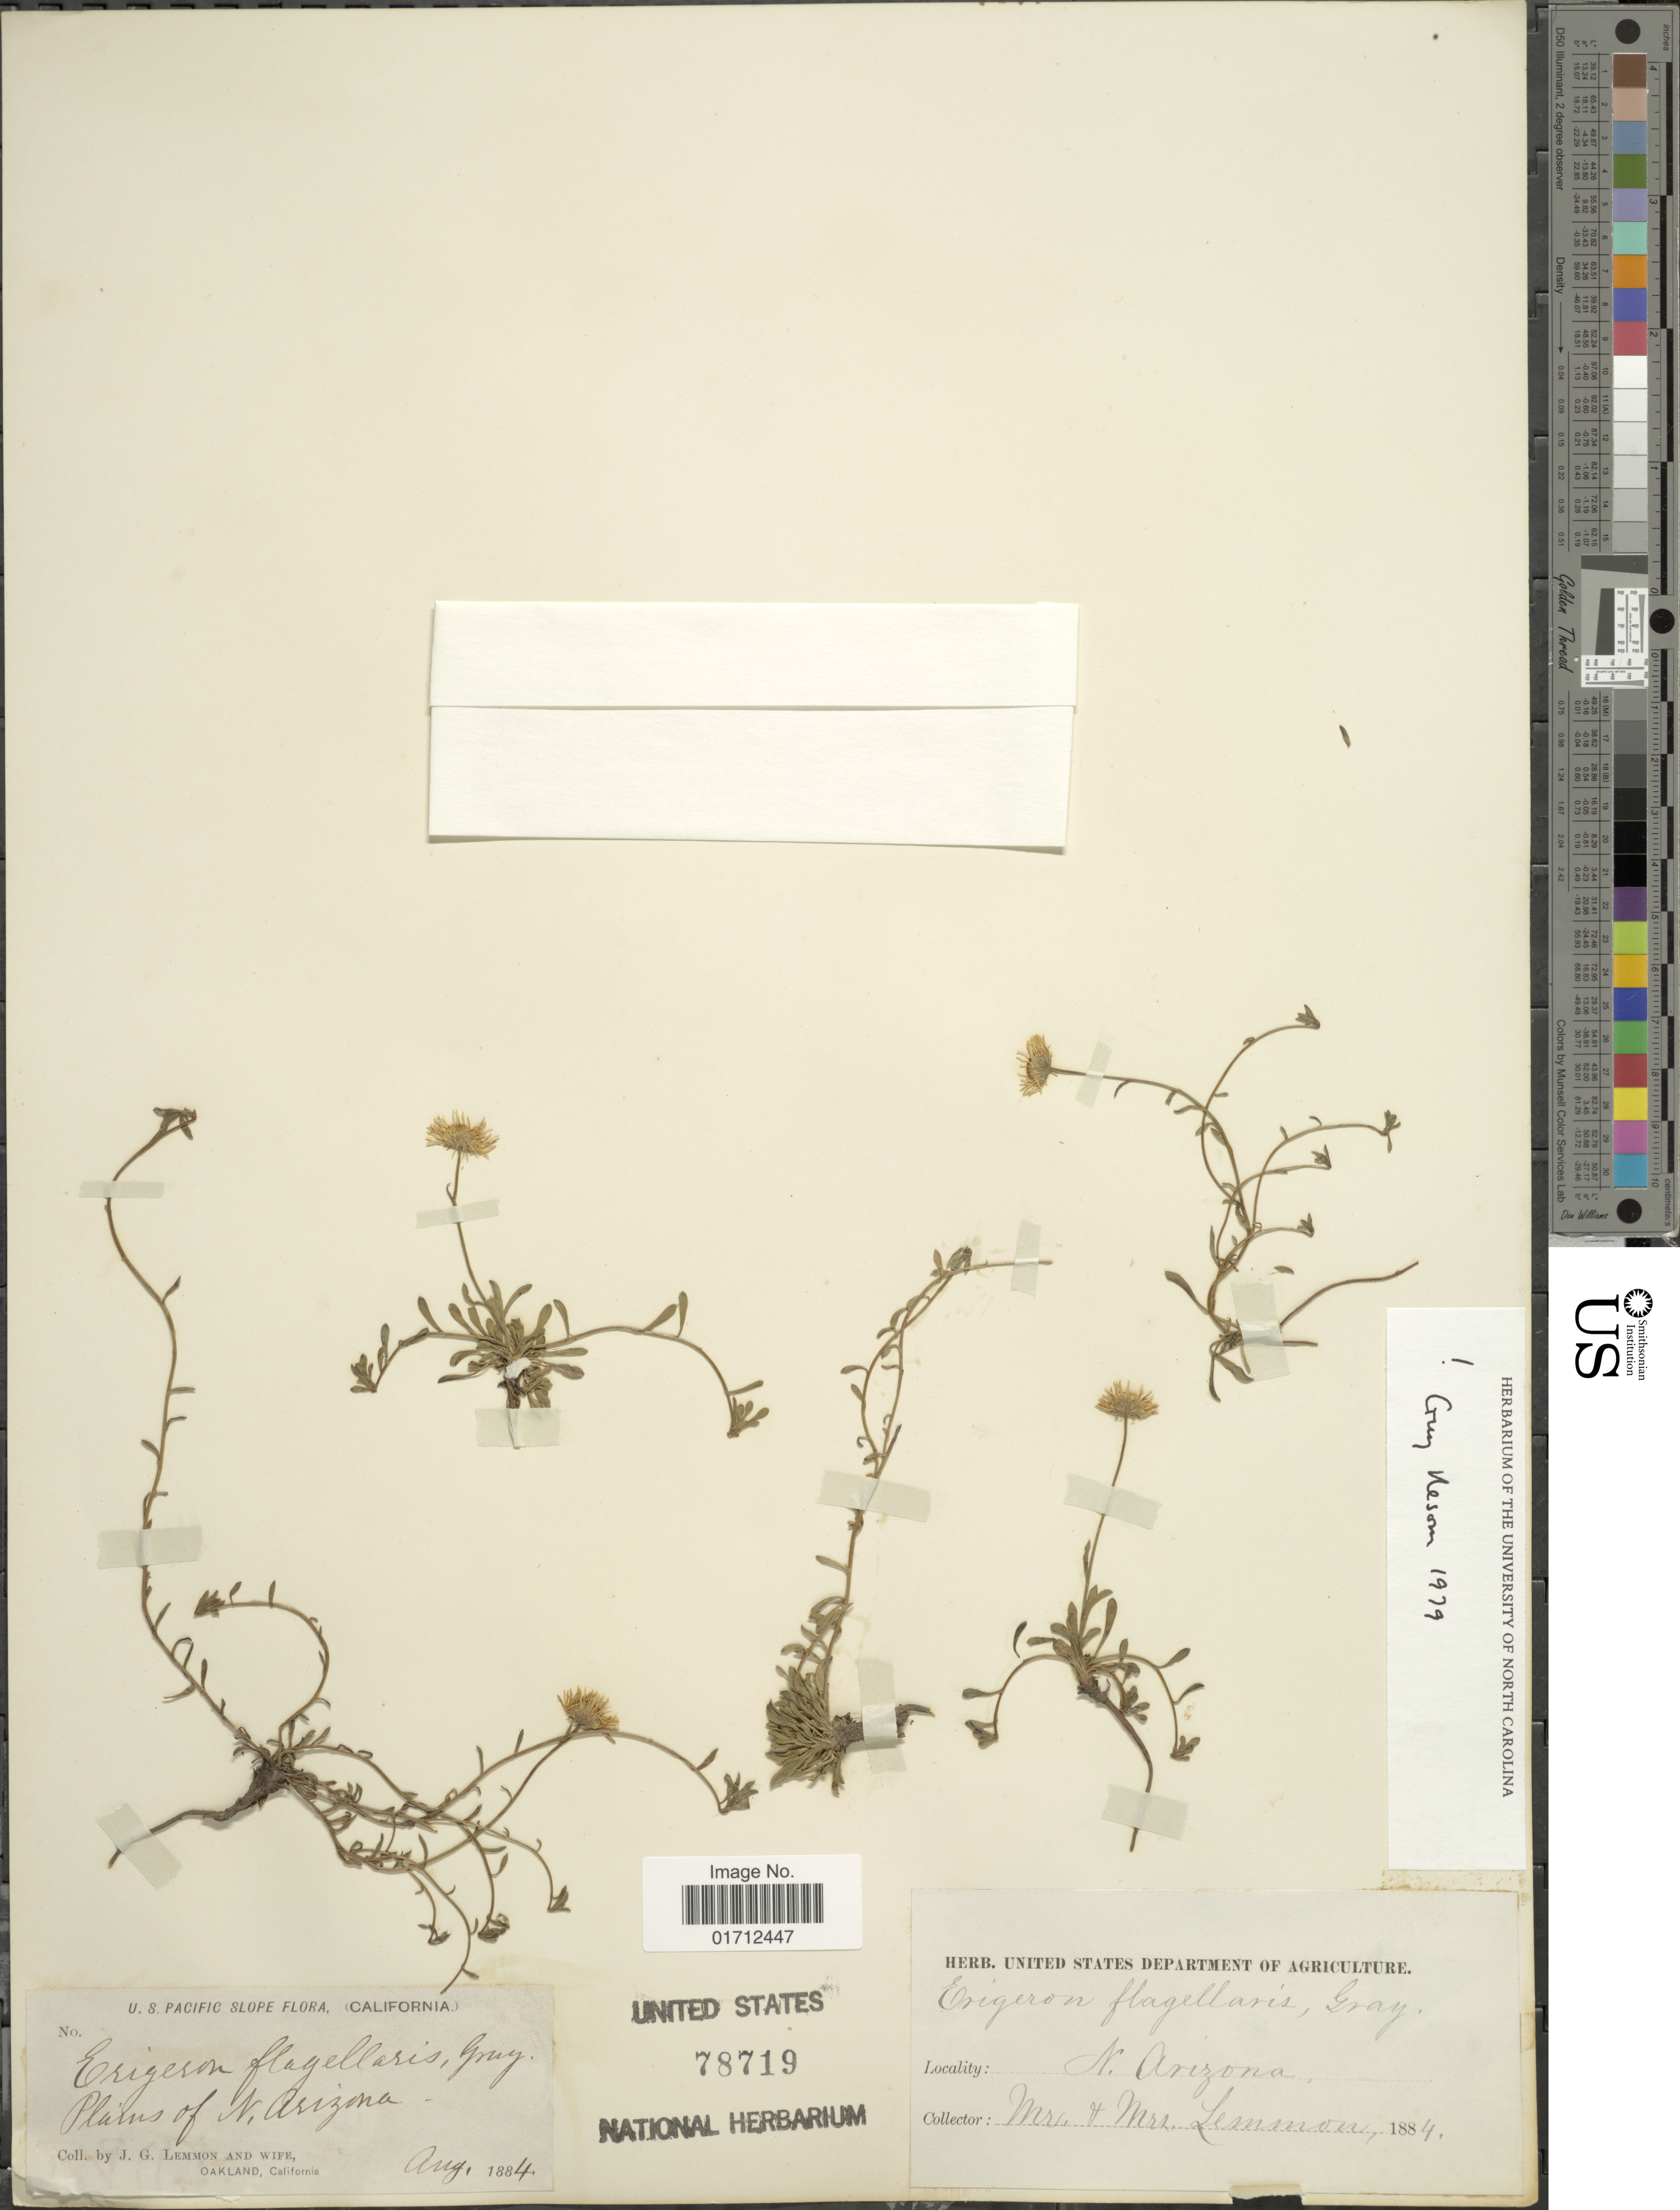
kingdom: Plantae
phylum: Tracheophyta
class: Magnoliopsida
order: Asterales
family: Asteraceae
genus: Erigeron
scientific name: Erigeron flagellaris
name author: A. Gray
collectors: J. Lemmon & Mrs. J. G. Lemmon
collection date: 1884-08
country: United States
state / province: Arizona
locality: U.S. Pacific Slope, N, Arizona.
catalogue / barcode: US 78719